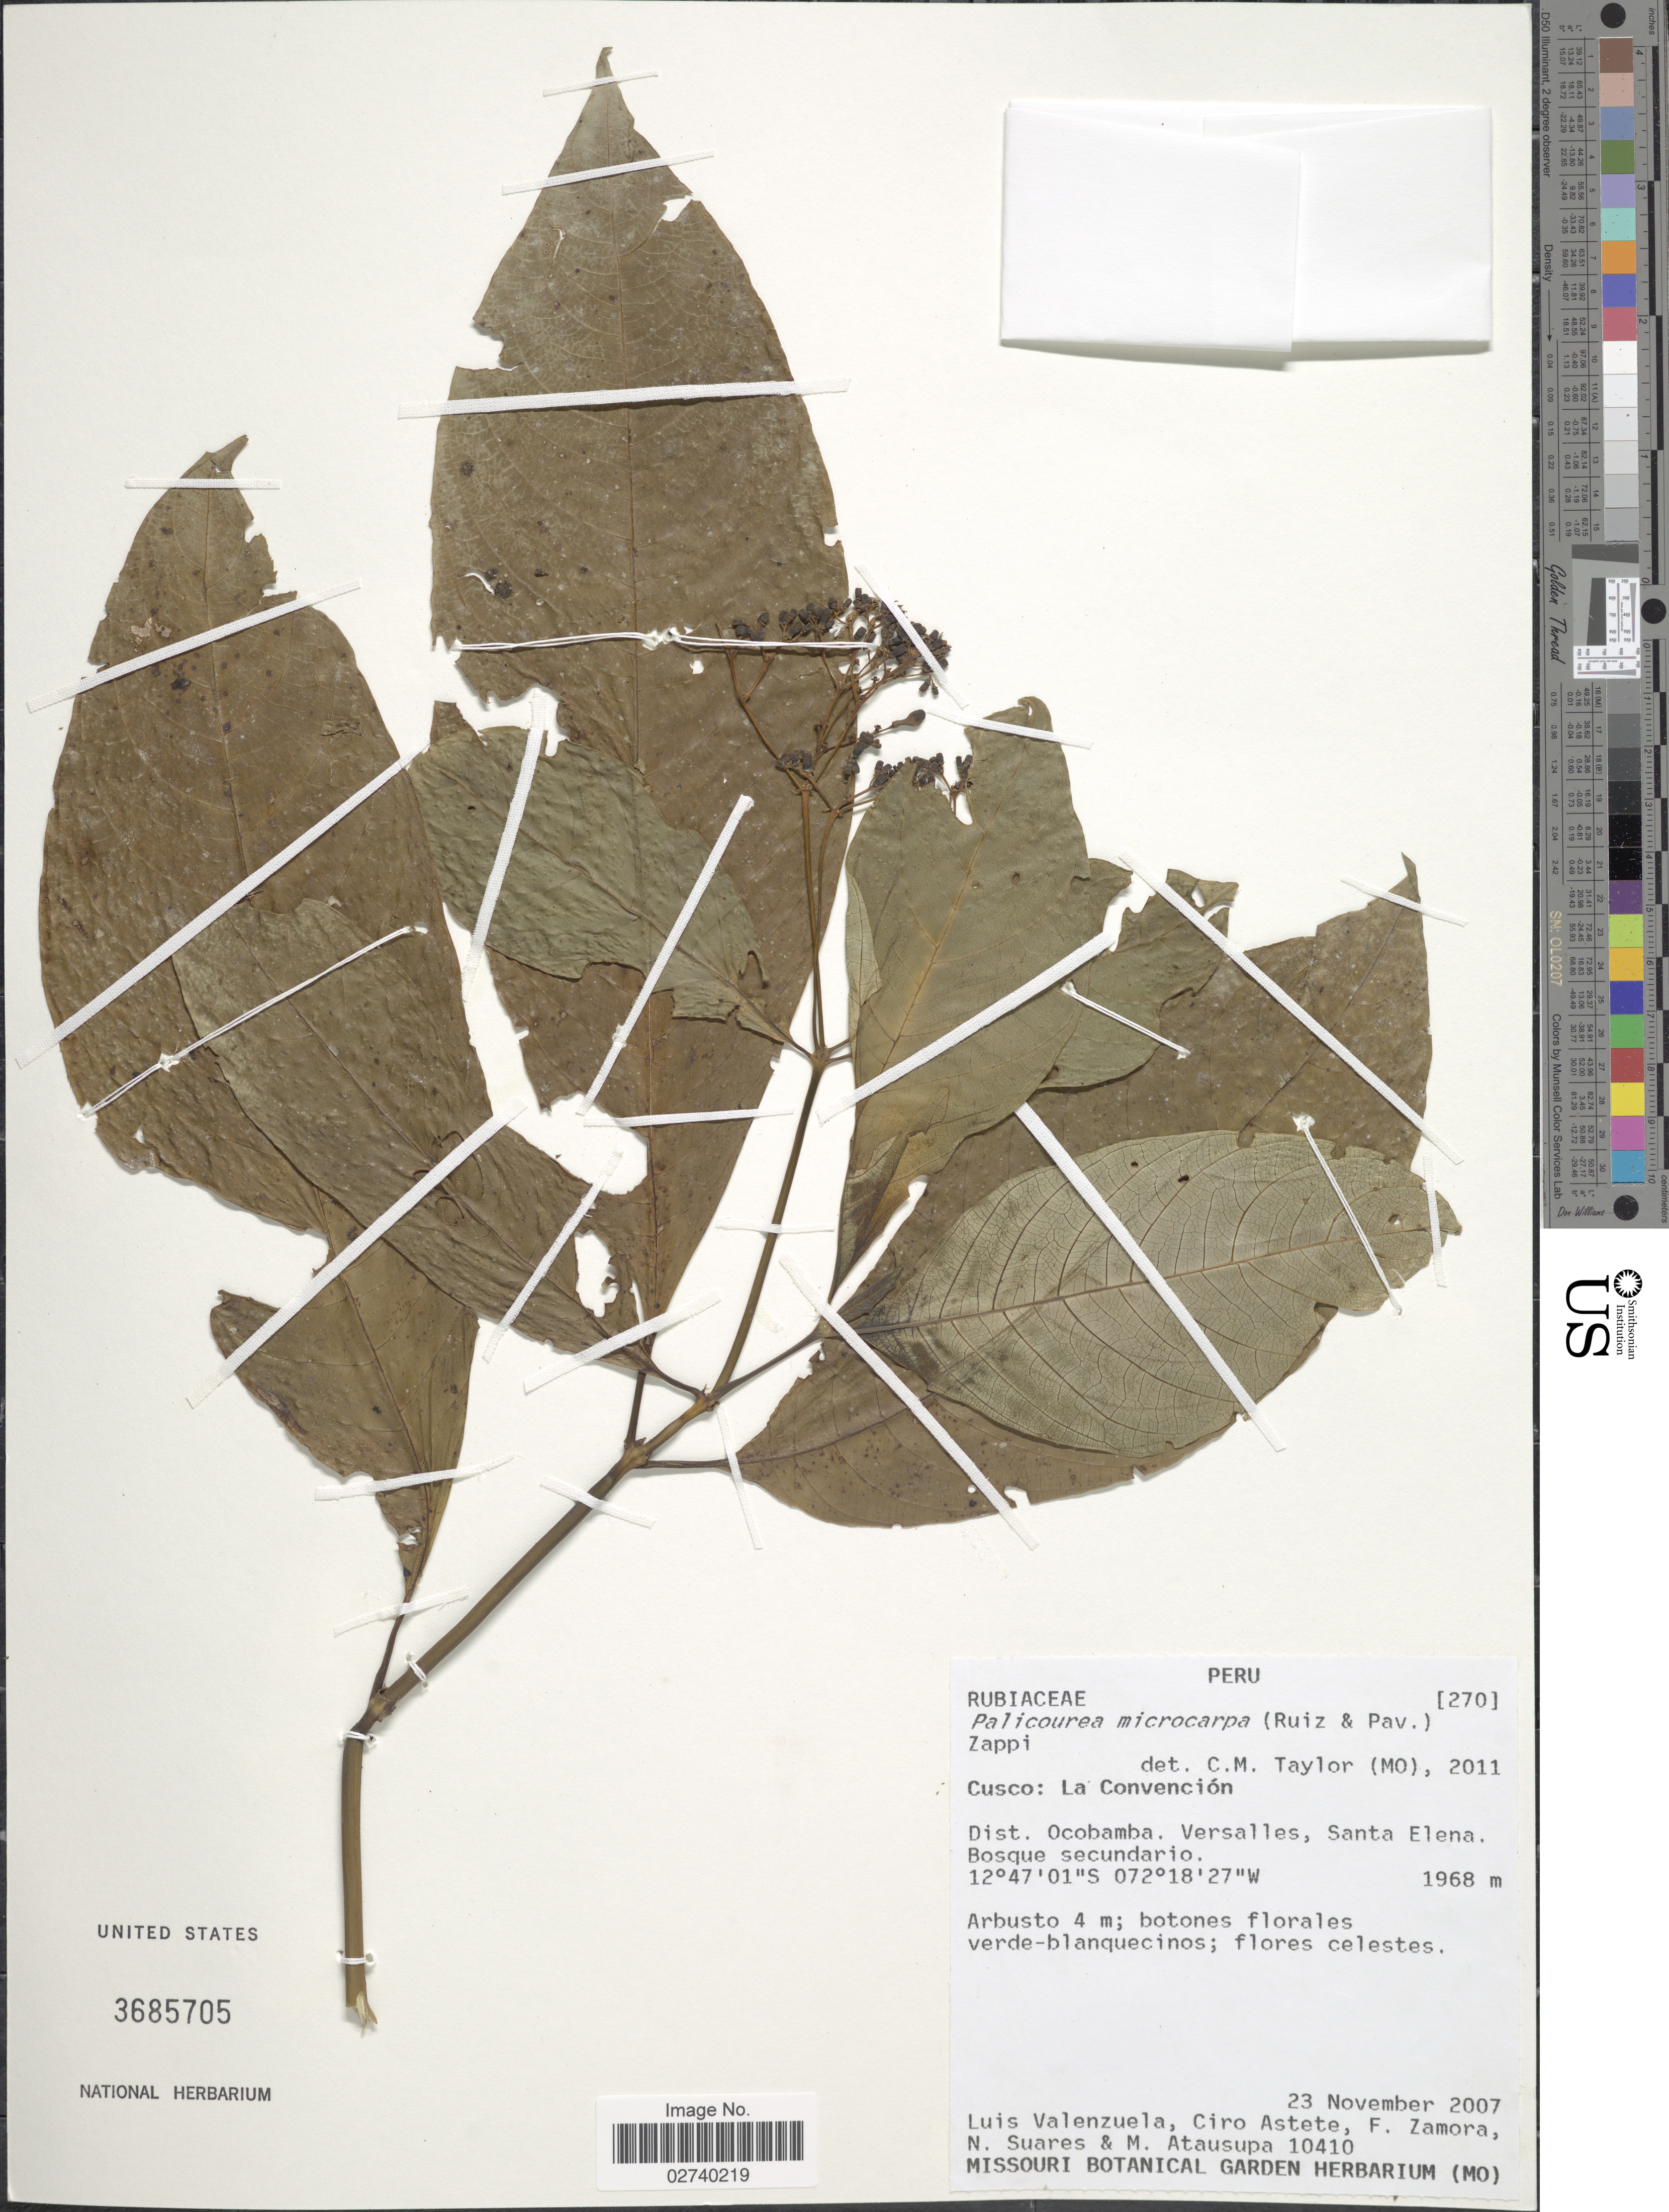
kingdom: Plantae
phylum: Tracheophyta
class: Magnoliopsida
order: Gentianales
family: Rubiaceae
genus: Palicourea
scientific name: Palicourea microcarpa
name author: (Ruiz & Pav.) Zappi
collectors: L. Valenzuela, C. Astete, F. Zamora, N. Suares & M. Atausupa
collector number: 10410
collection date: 2007-11-23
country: Peru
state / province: Cusco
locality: La Convencion, Dist. Ocobamba, Versalles, Santa Elena, Bosque secundario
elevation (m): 1968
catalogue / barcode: US 3685705